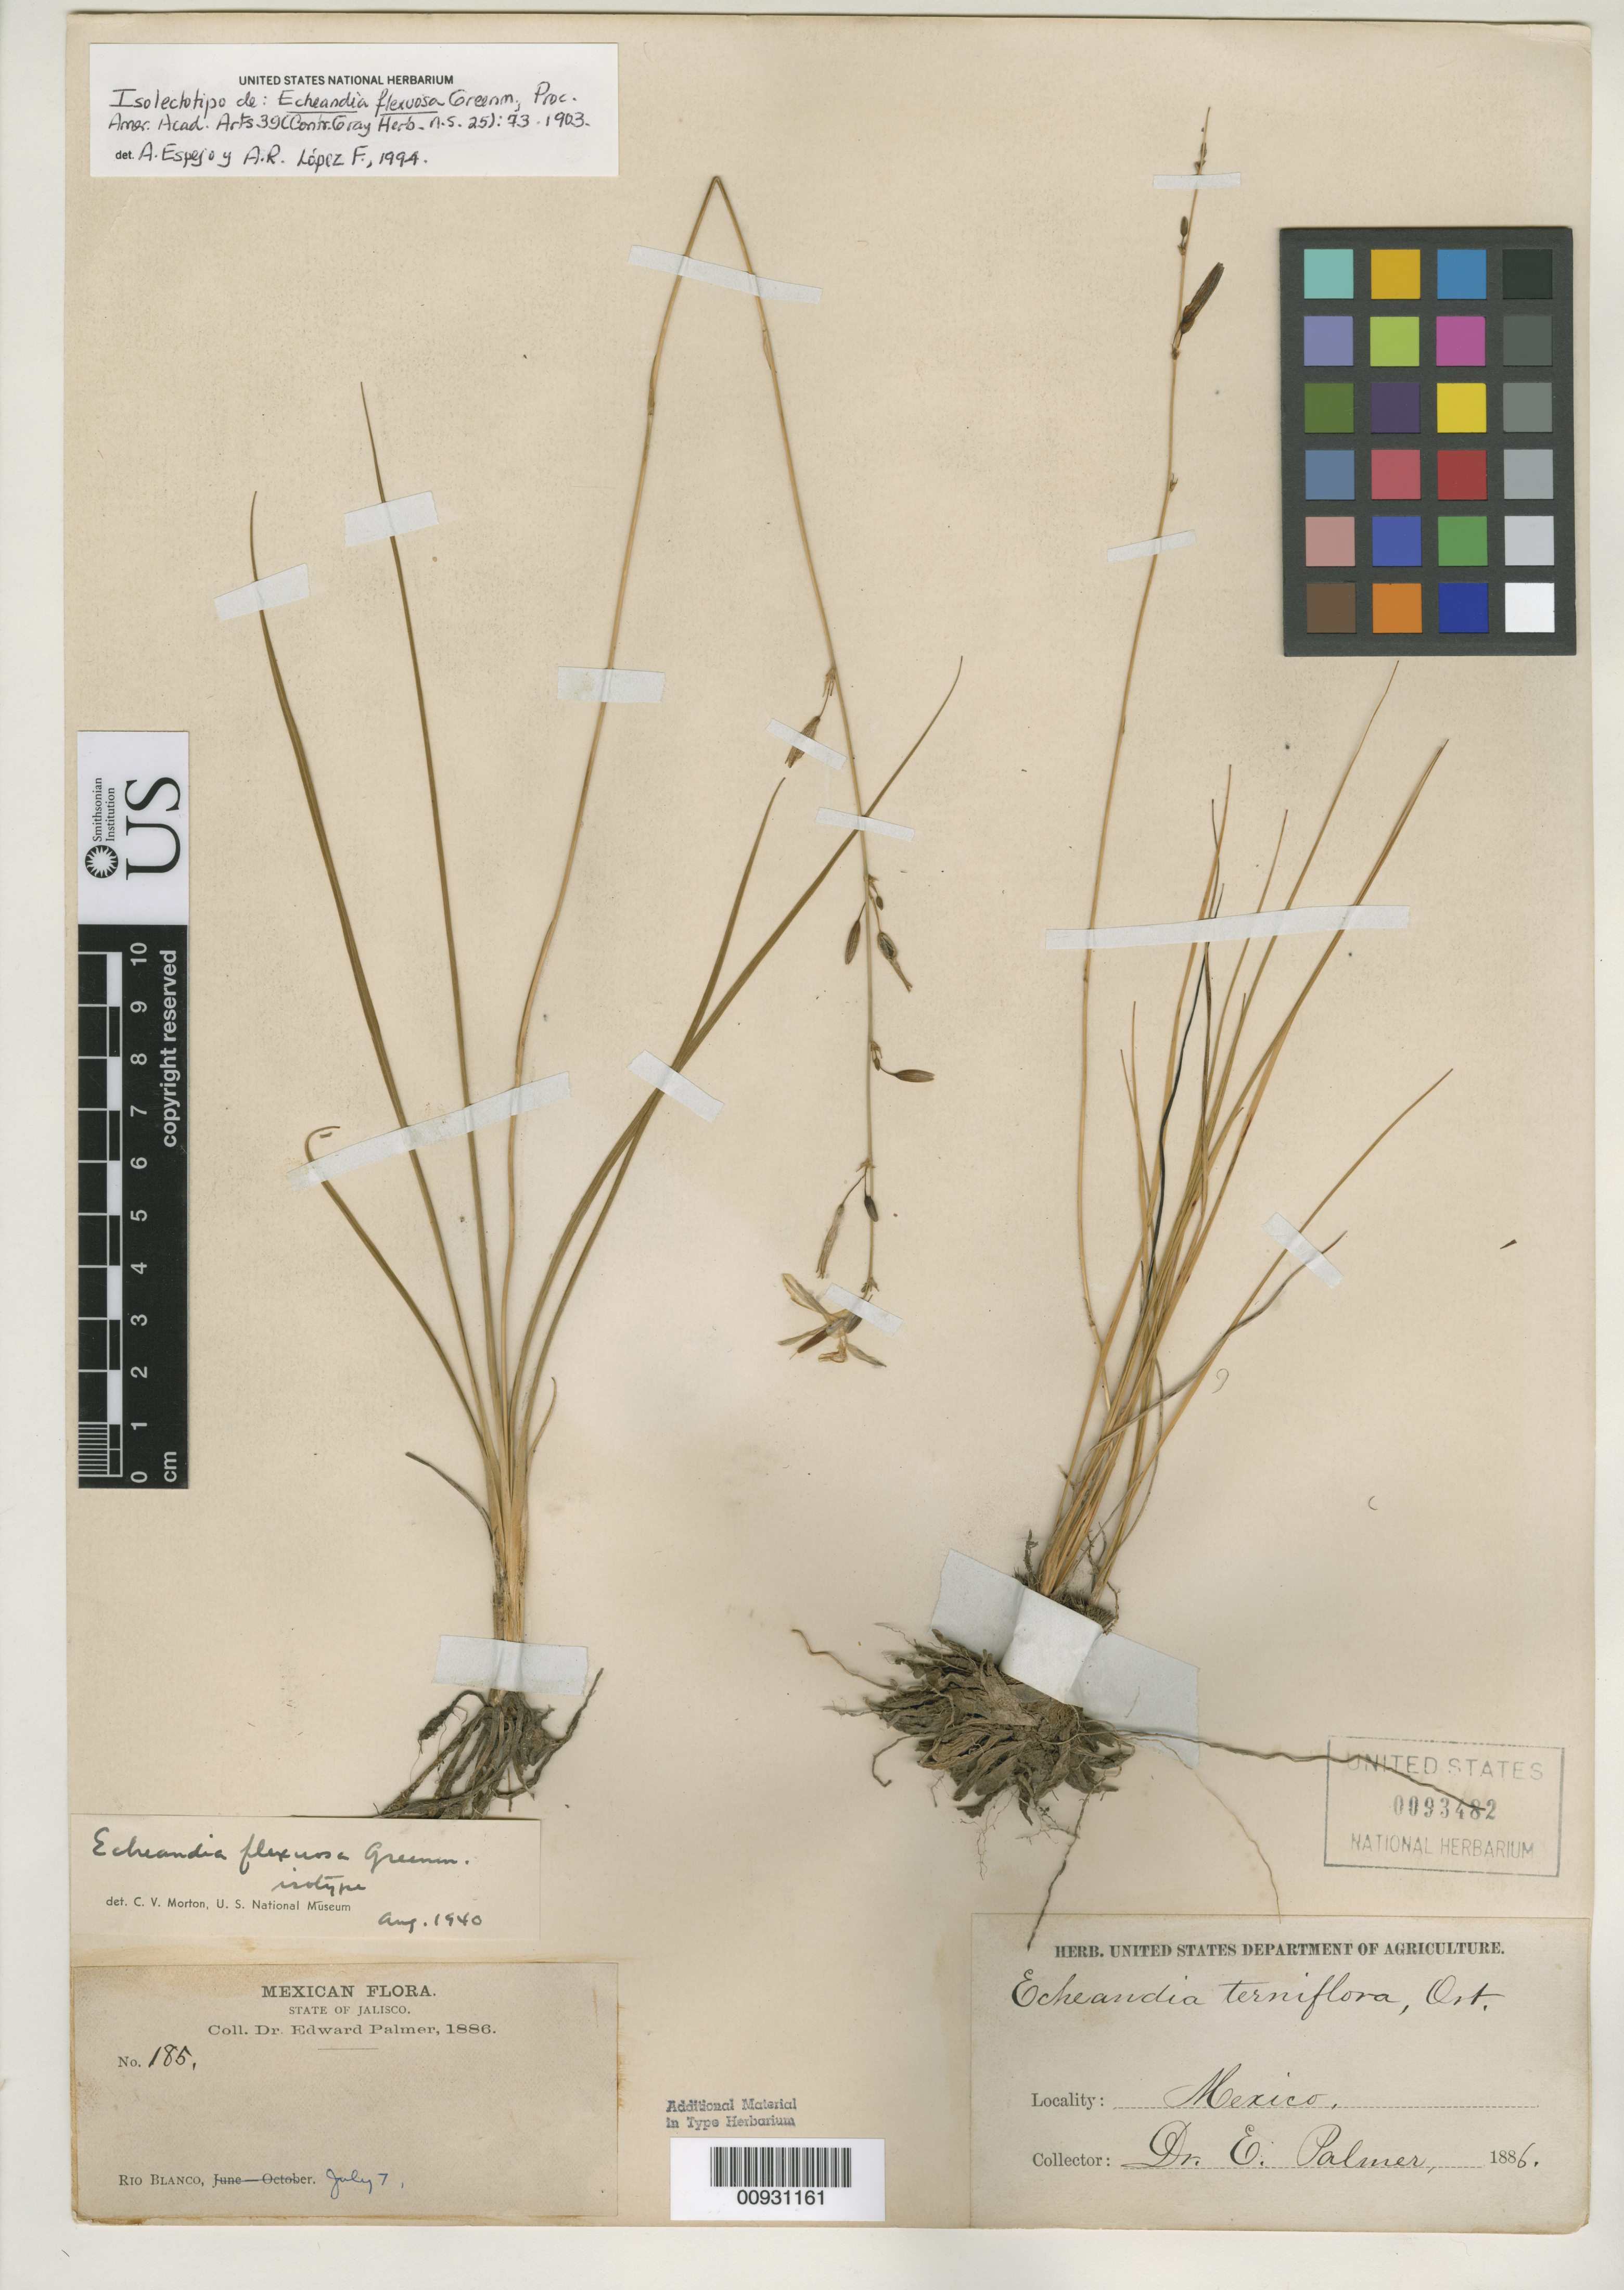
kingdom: Plantae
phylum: Tracheophyta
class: Liliopsida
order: Asparagales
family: Asparagaceae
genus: Echeandia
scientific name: Echeandia flexuosa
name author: Greenm.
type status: Isolectotype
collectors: E. Palmer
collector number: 185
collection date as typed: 07 Jul 1886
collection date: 1886-07-07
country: Mexico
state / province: Jalisco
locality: Río Blanco.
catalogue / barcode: US 93482